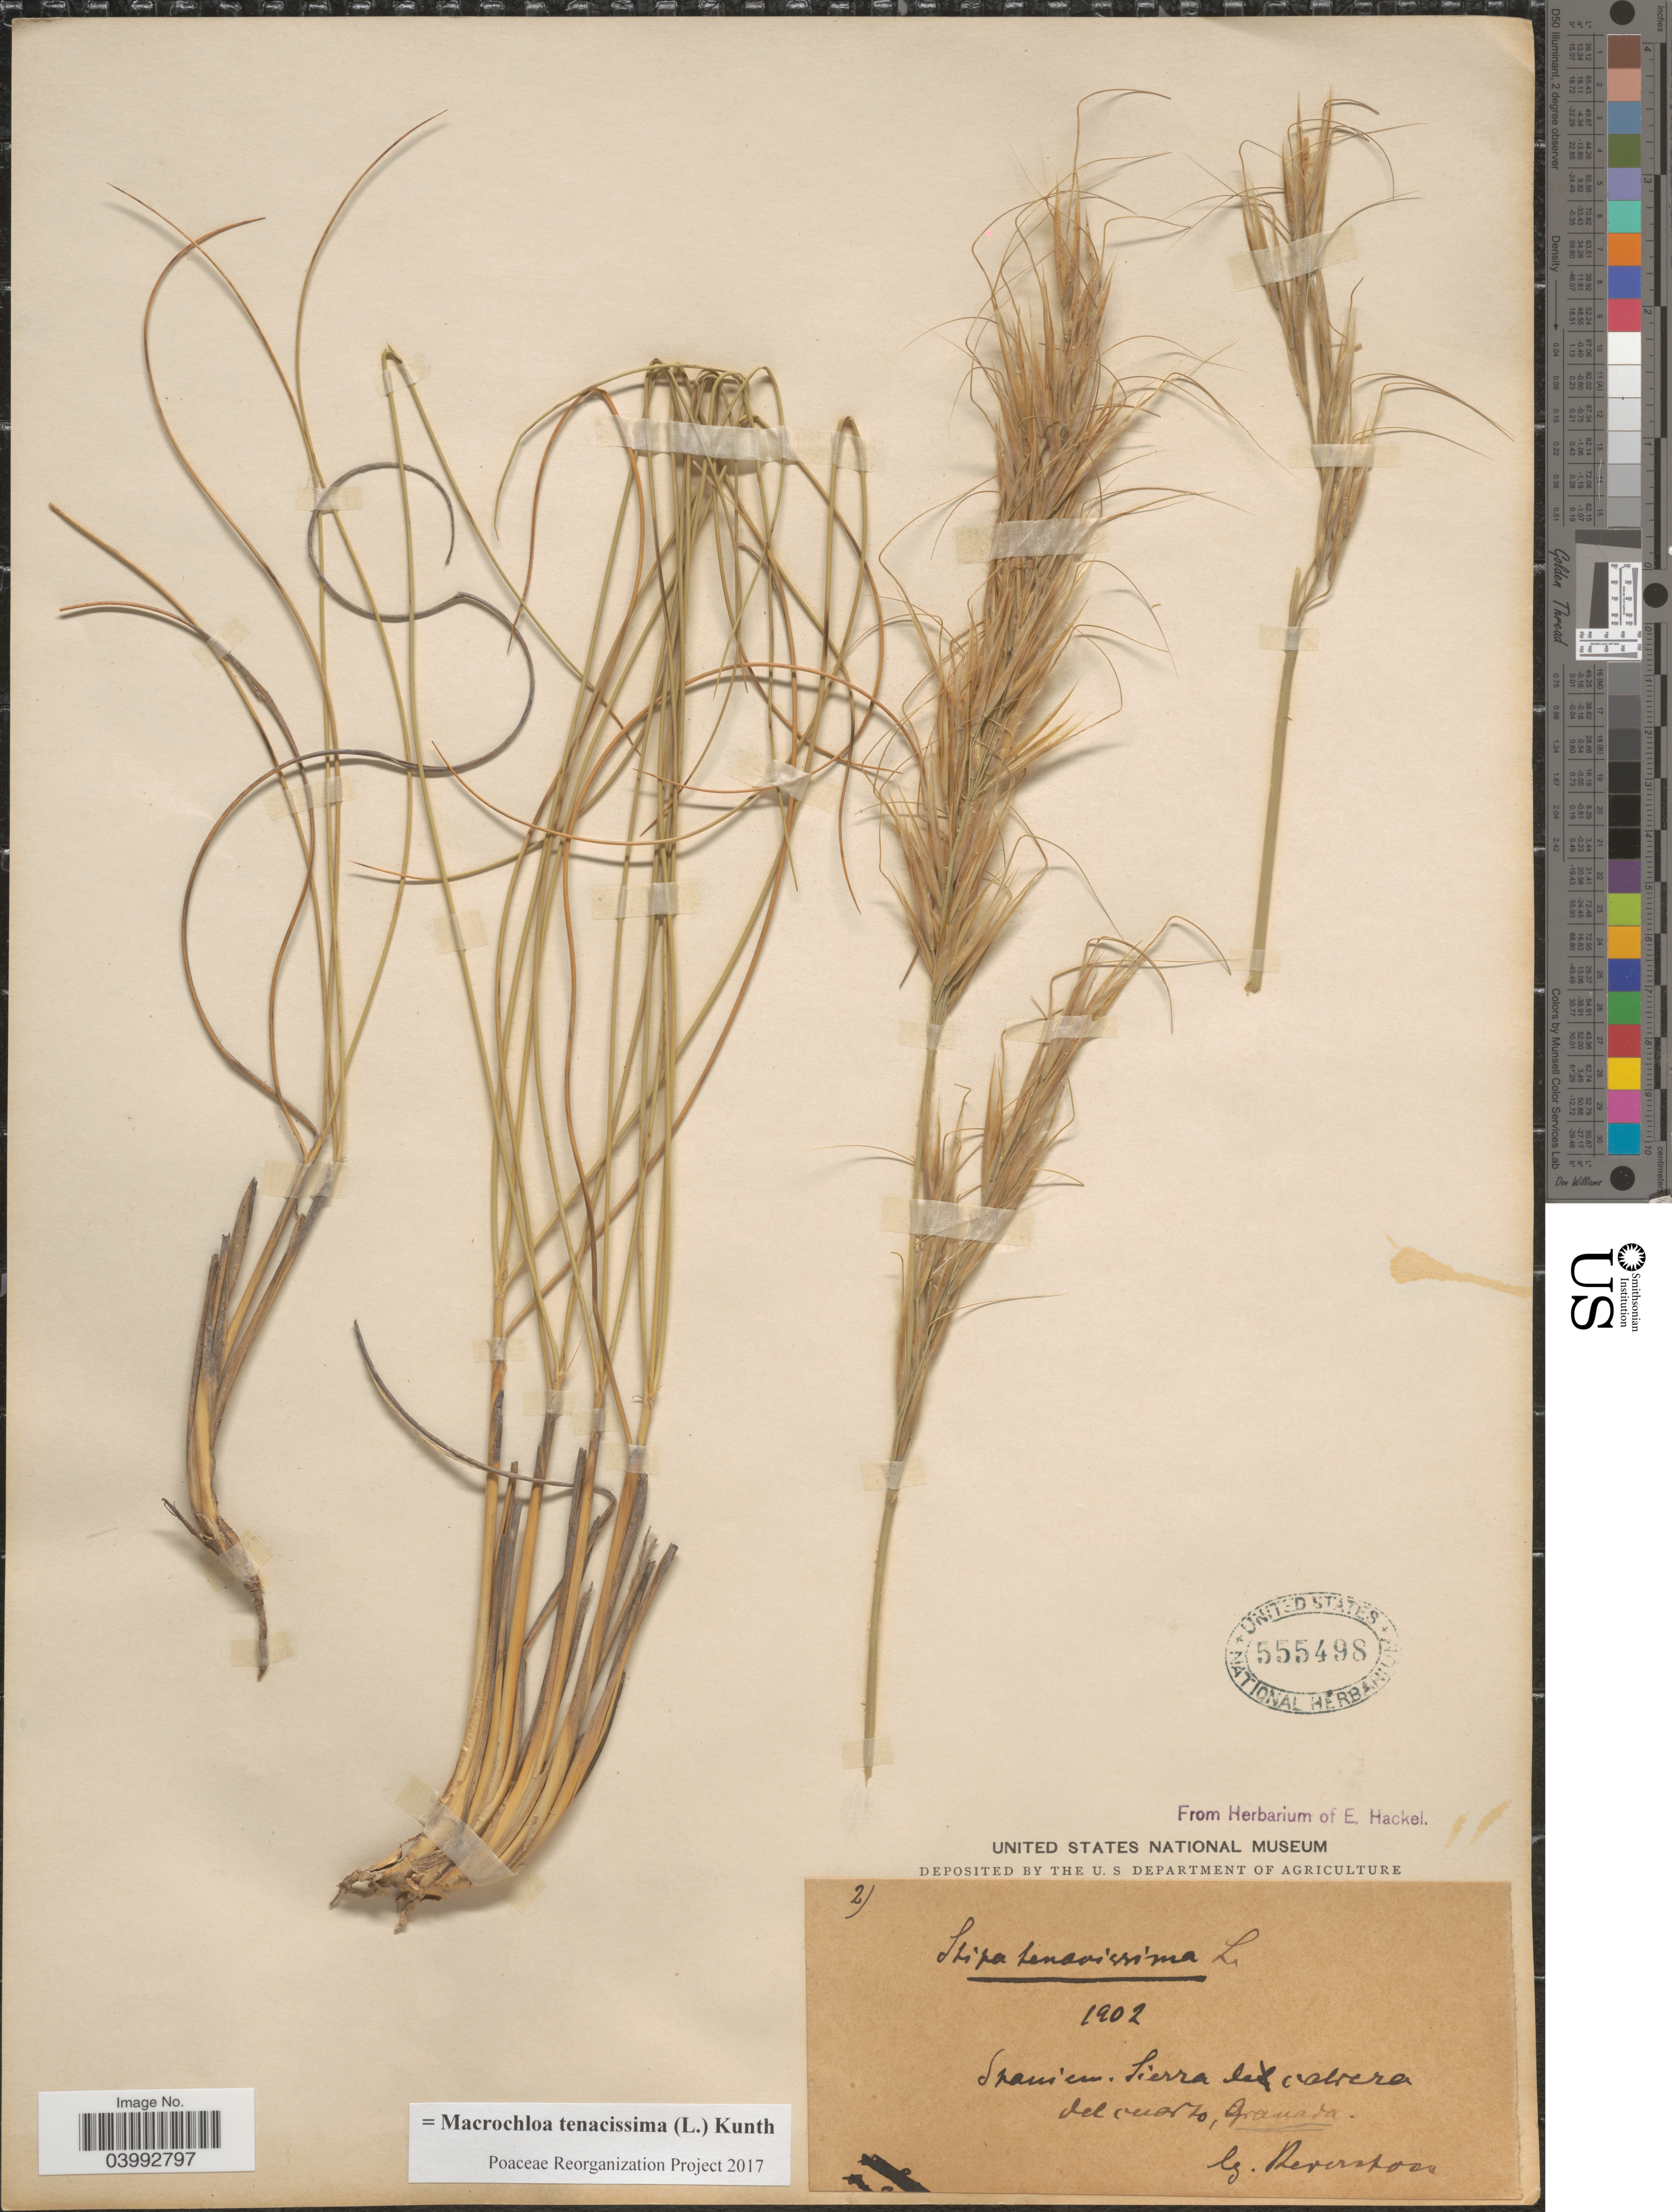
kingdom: Plantae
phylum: Tracheophyta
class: Liliopsida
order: Poales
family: Poaceae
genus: Macrochloa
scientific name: Macrochloa tenacissima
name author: (L.) Kunth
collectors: -. Reverchon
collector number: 2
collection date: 1902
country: Spain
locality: Spanien. Sierra de calcera del cuarto, Granada.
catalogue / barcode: US 555498